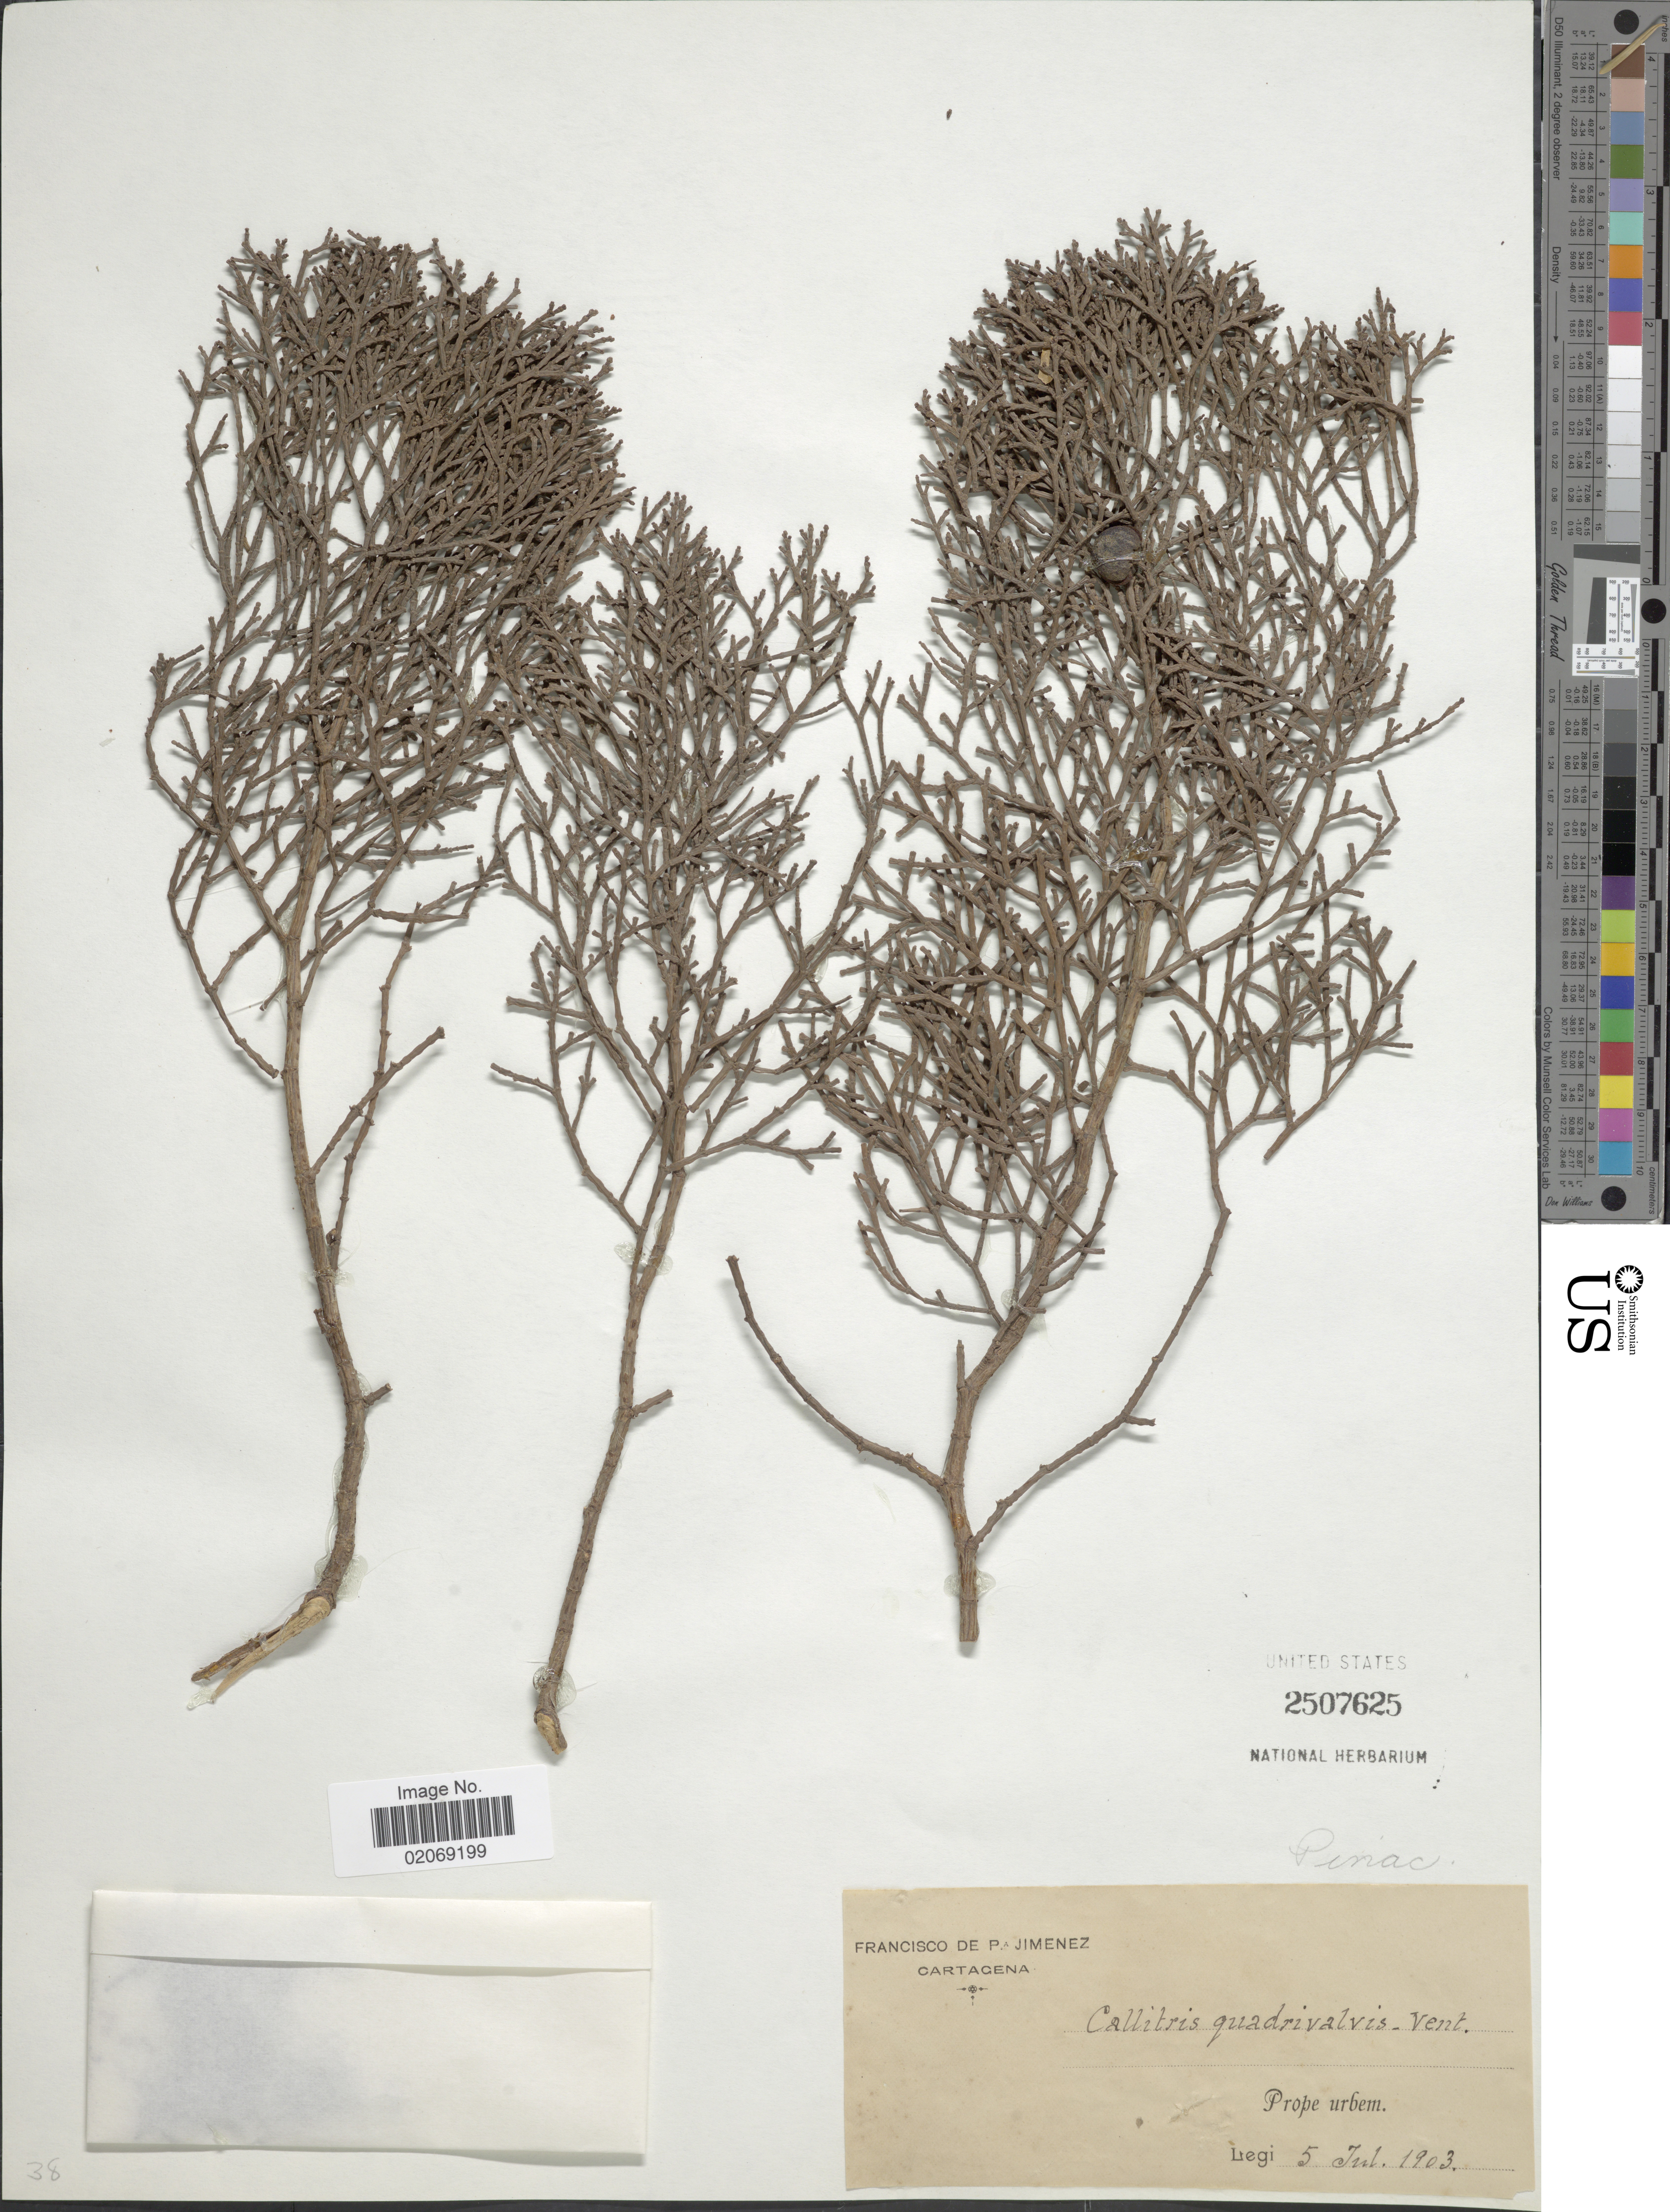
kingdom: Plantae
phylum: Tracheophyta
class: Pinopsida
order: Pinales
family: Cupressaceae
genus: Tetraclinis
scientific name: Tetraclinis articulata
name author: (Vahl) Mast.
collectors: F. Jimenez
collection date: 1903-07-05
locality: Prope urbem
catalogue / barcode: US 2507625